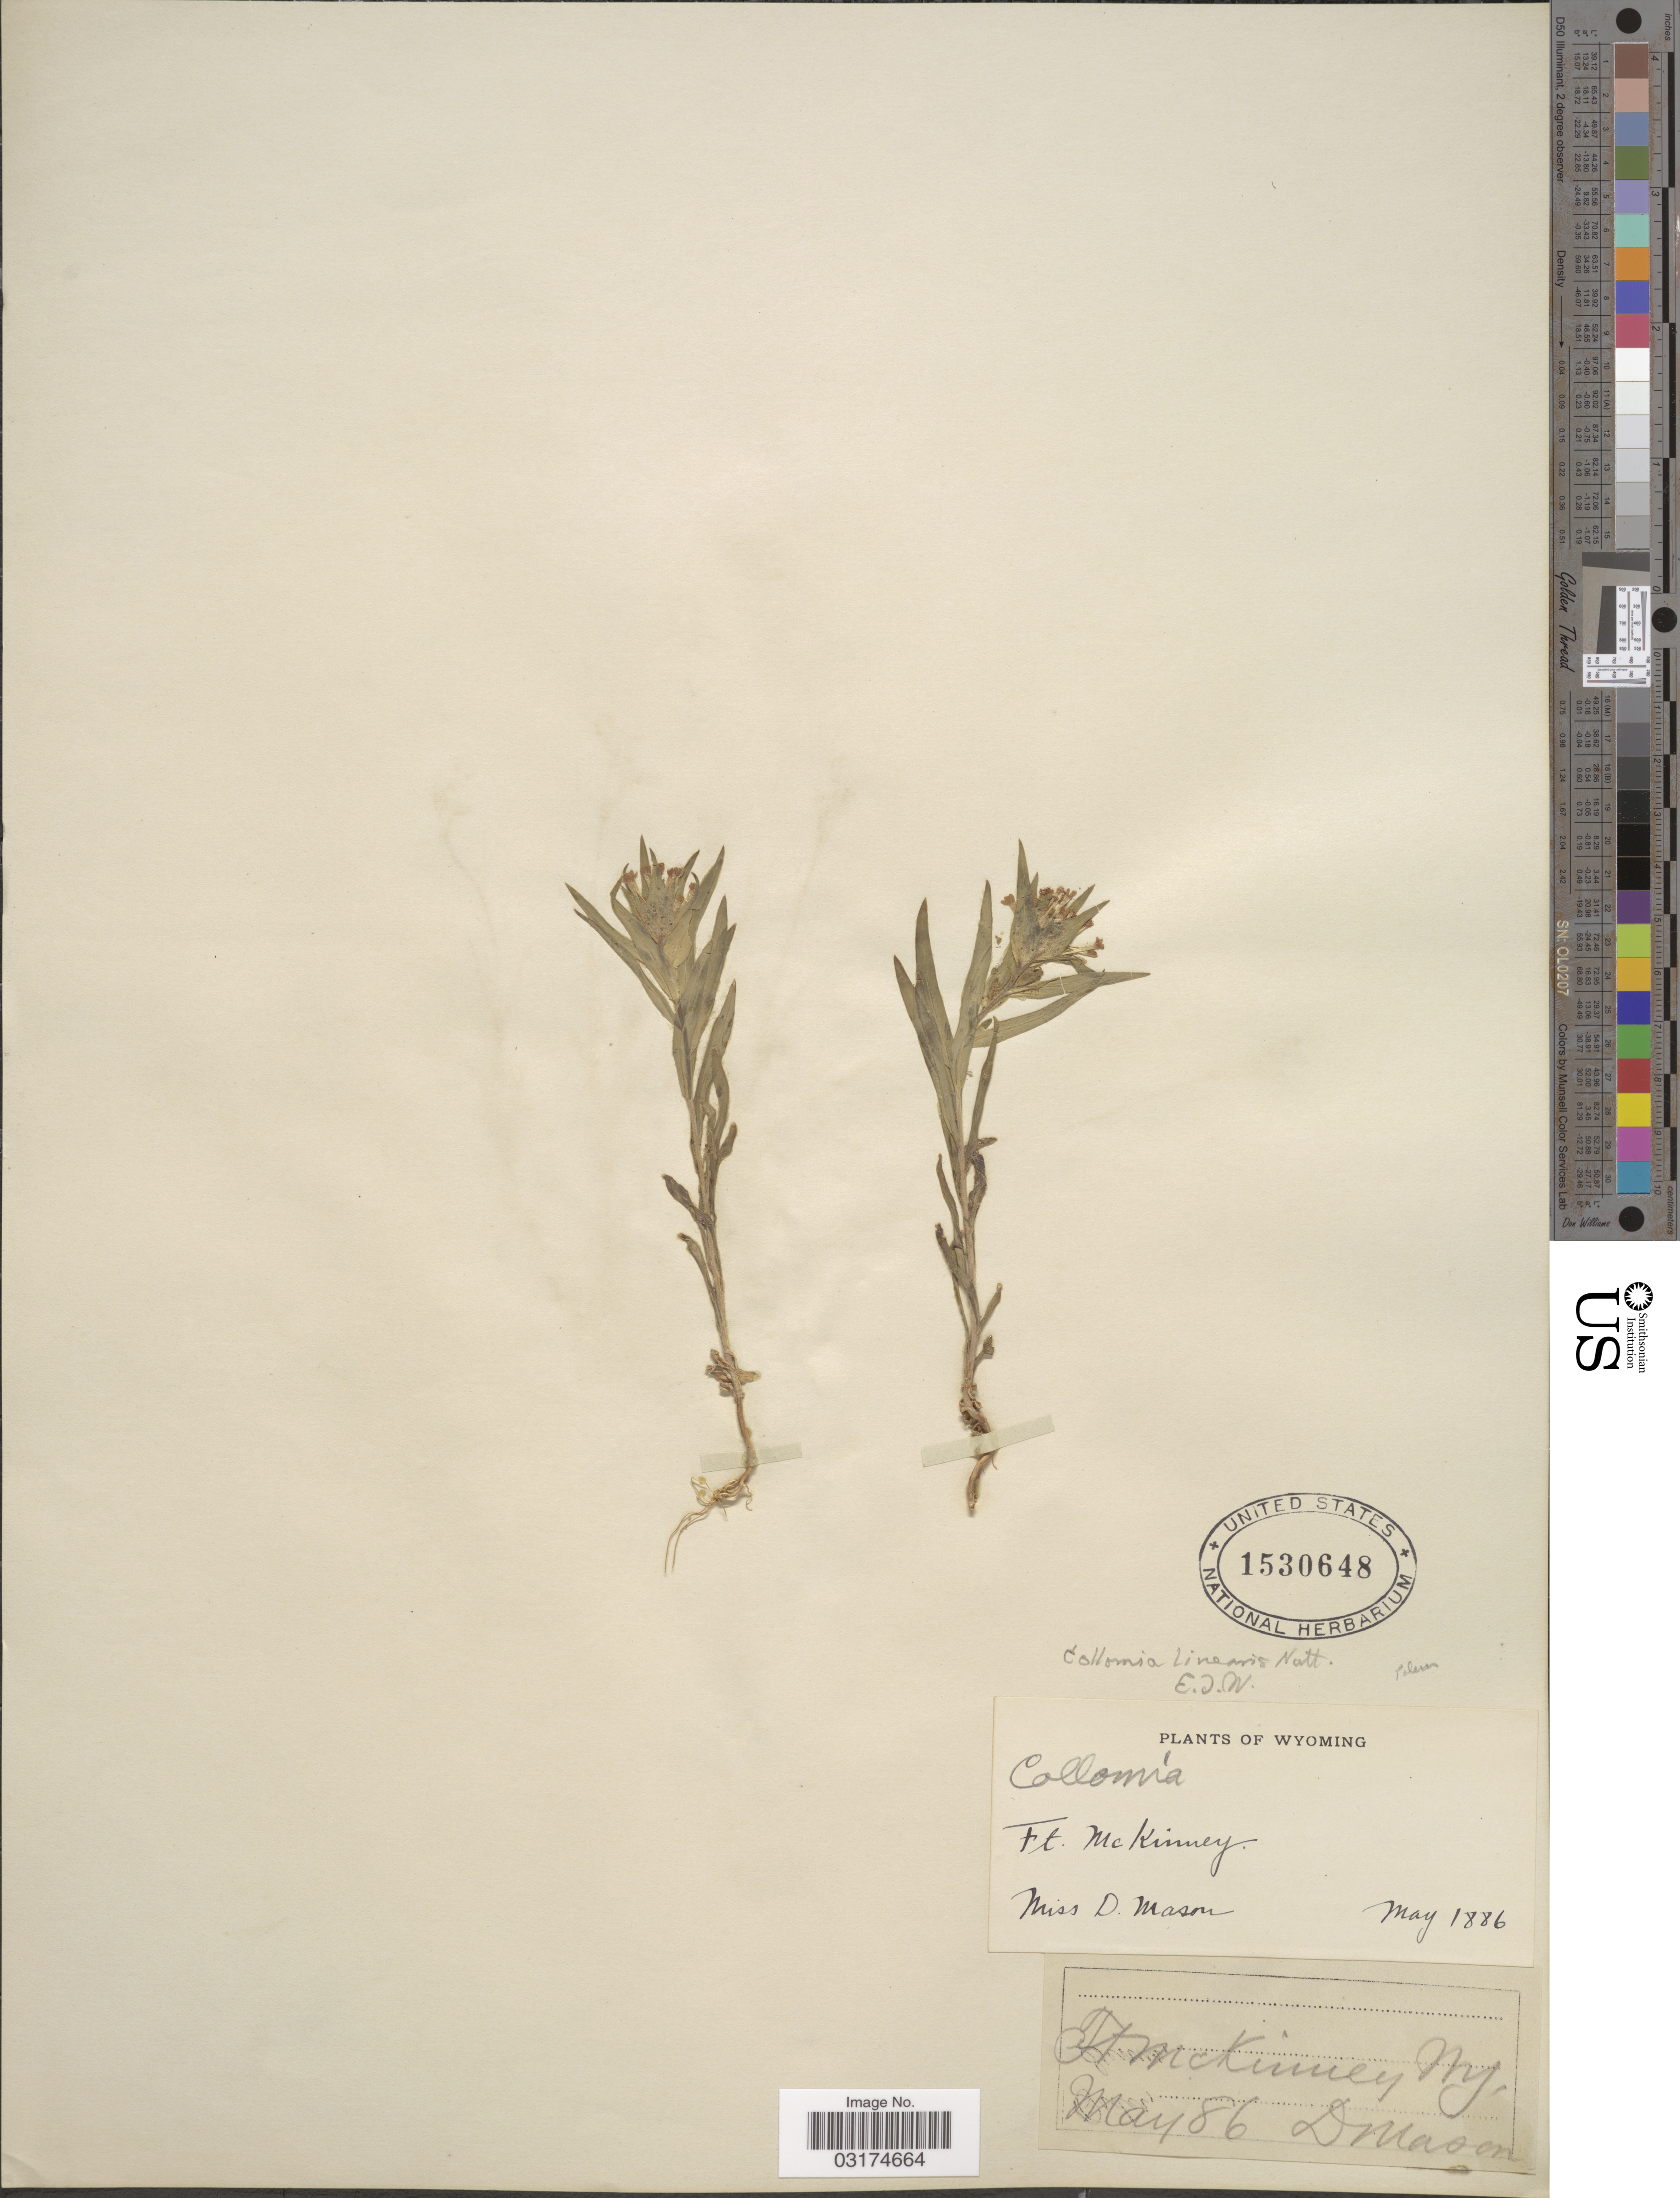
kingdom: Plantae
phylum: Tracheophyta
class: Magnoliopsida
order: Ericales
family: Polemoniaceae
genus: Collomia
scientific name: Collomia linearis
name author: Nutt.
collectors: D. Mason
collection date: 1886-05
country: United States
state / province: Wyoming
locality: Ft. McKinney.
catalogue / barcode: US 1530648